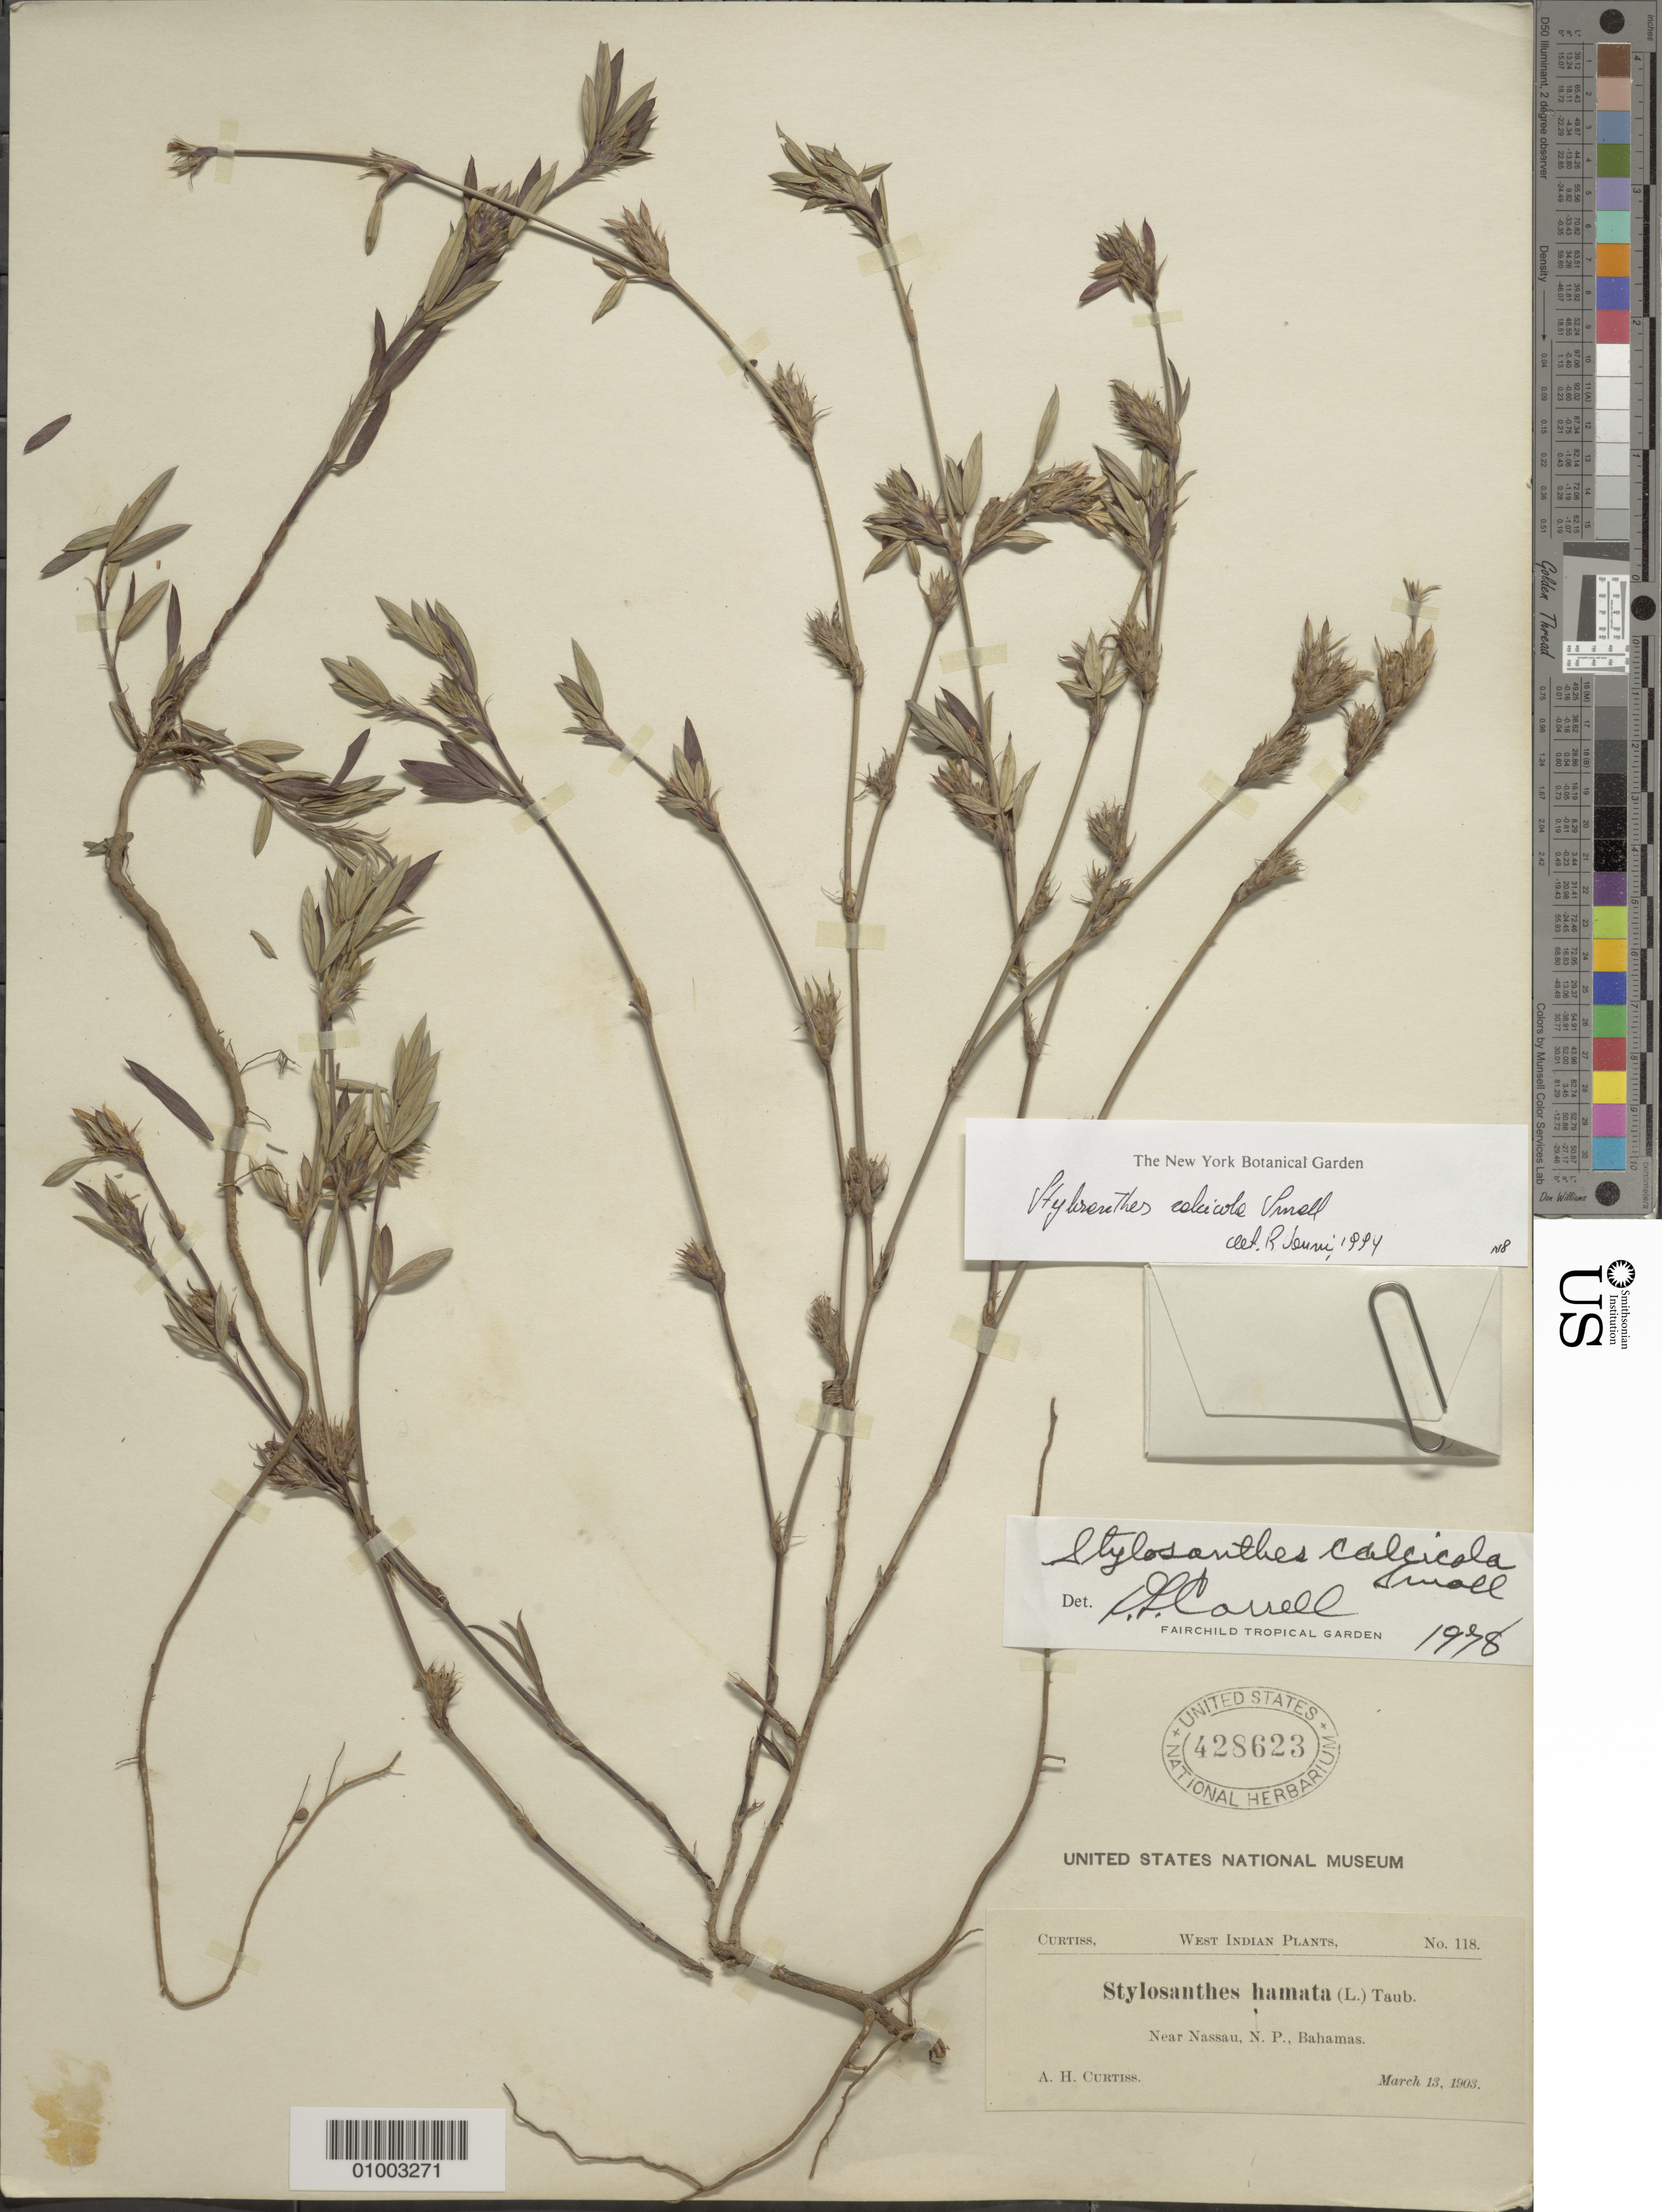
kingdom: Plantae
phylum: Tracheophyta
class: Magnoliopsida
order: Fabales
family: Fabaceae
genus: Stylosanthes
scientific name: Stylosanthes calcicola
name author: Small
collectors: A. H. Curtiss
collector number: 118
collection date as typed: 13 Mar 1903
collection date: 1903-03-13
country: Bahamas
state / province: New Providence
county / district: Nassau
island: New Providence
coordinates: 0 N, 0 E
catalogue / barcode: US 428623